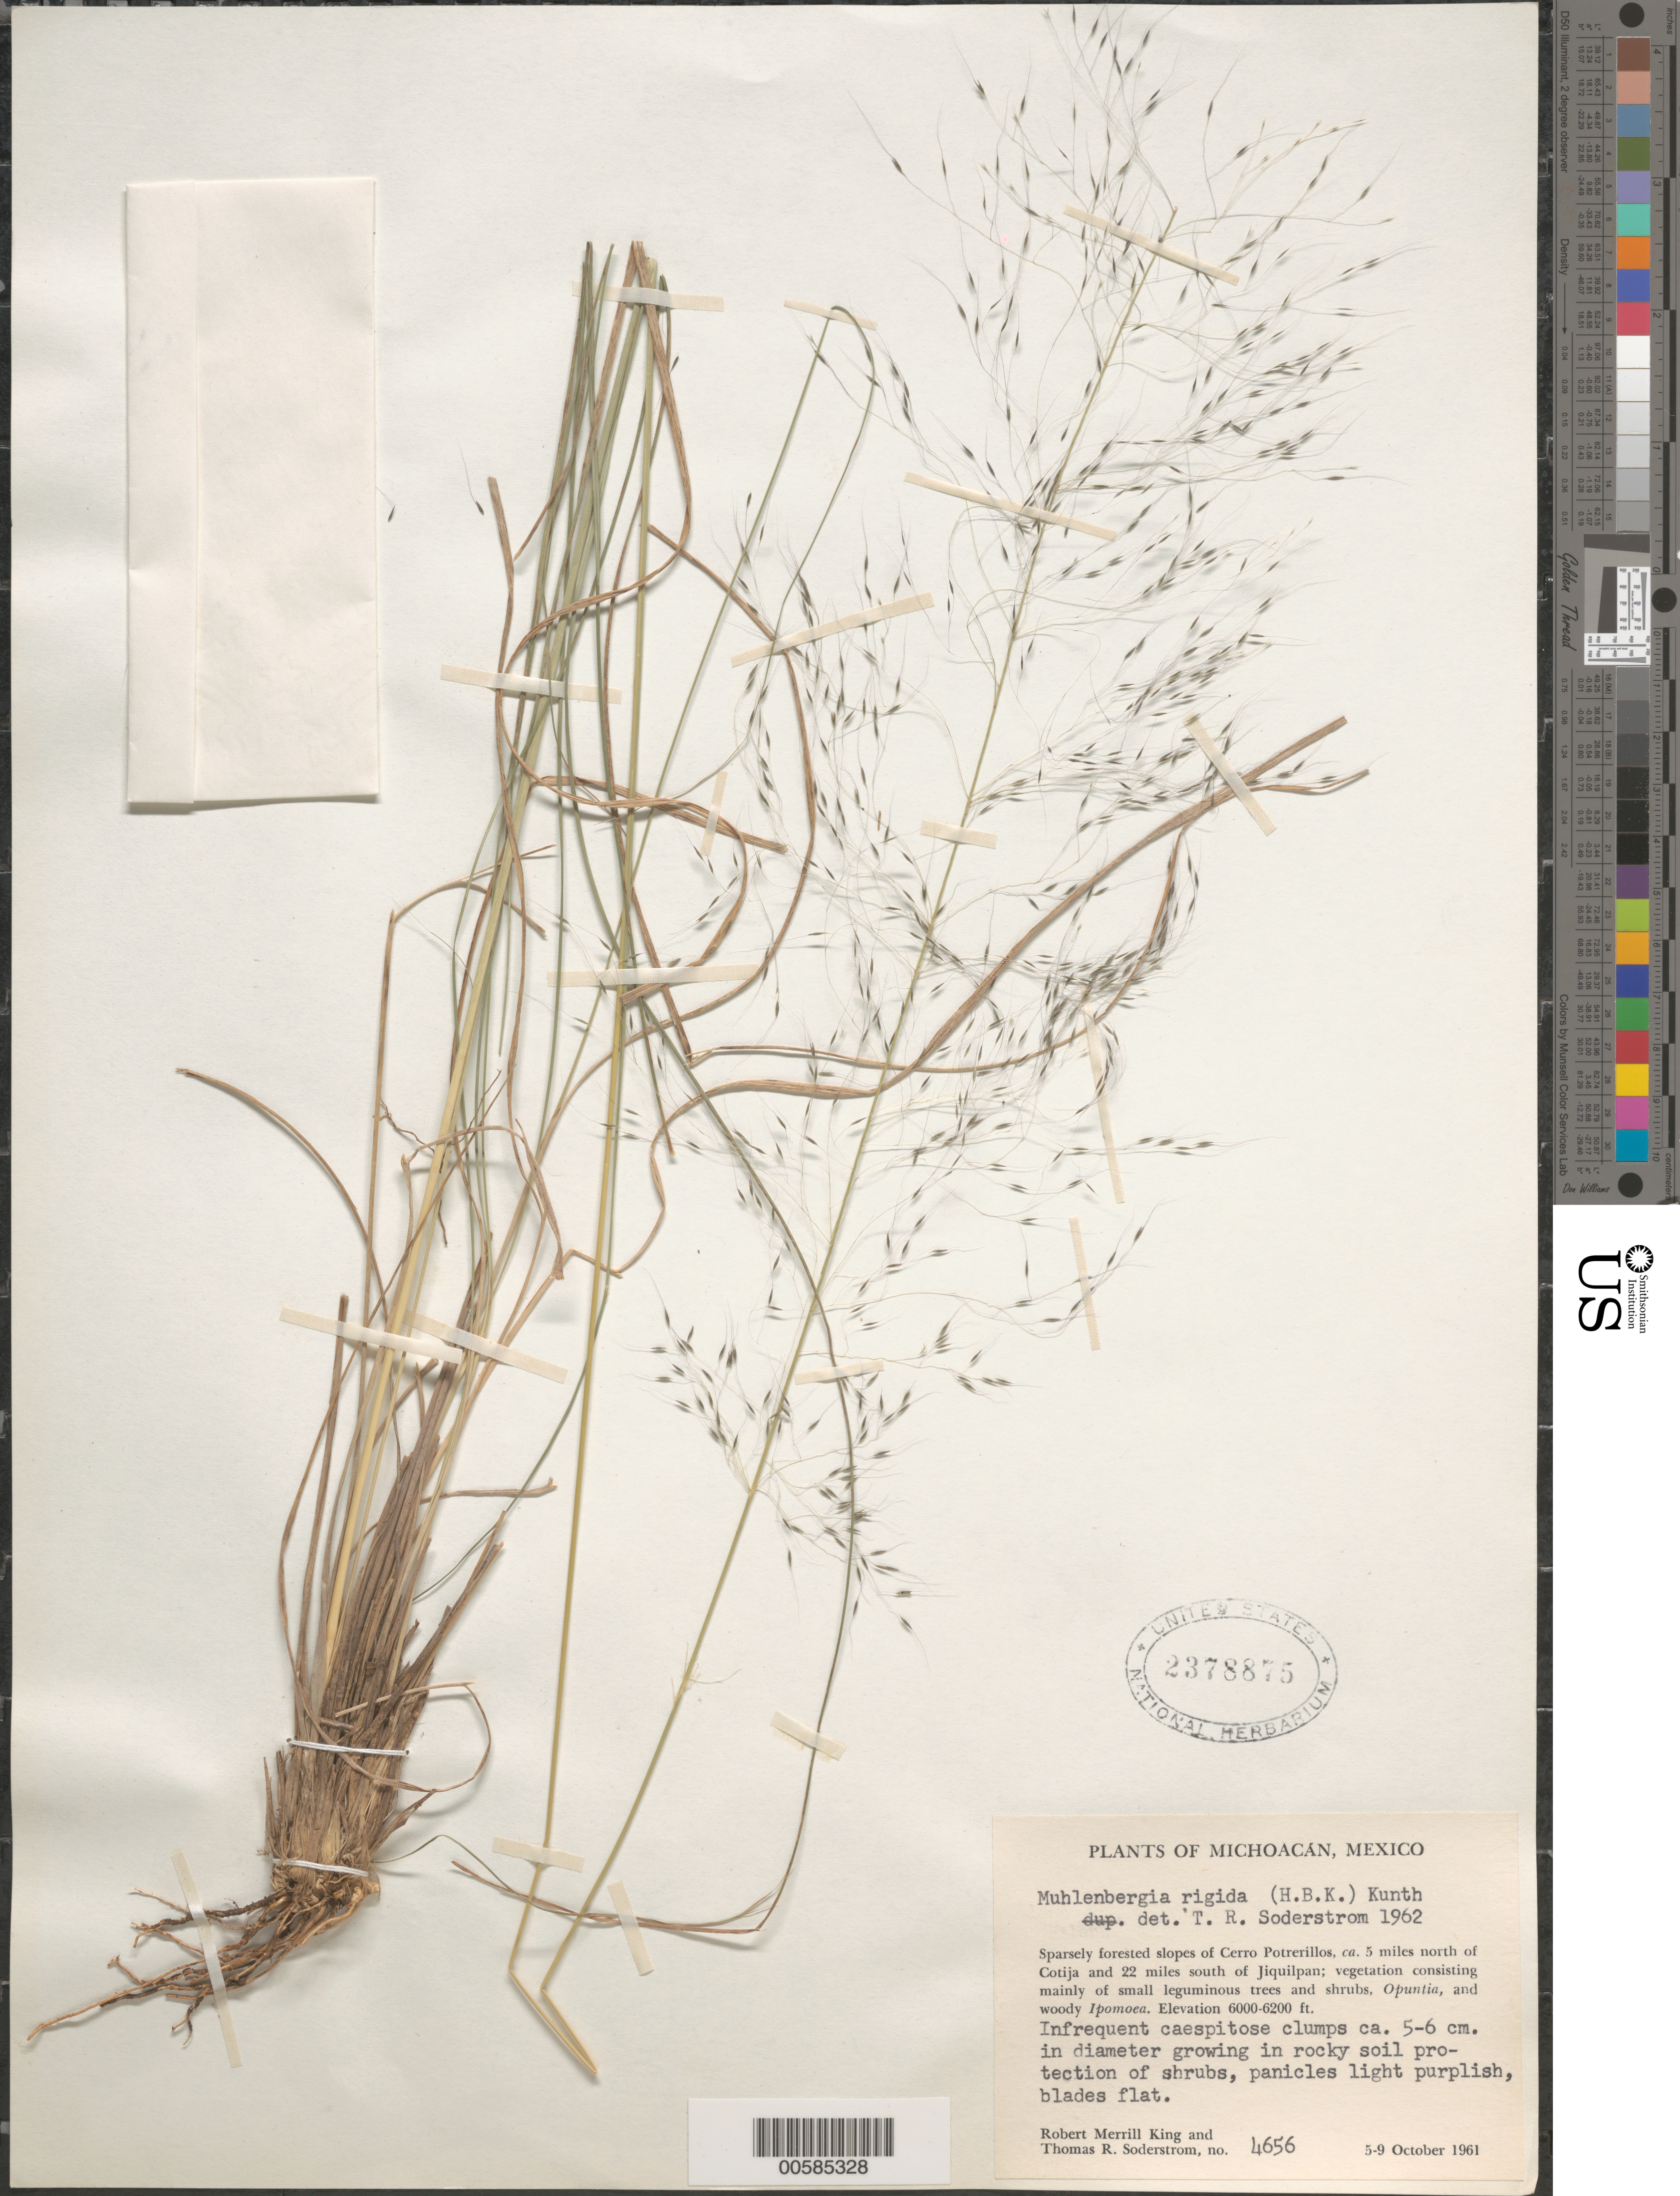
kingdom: Plantae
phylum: Tracheophyta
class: Liliopsida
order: Poales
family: Poaceae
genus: Muhlenbergia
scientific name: Muhlenbergia rigida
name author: (Kunth) Kunth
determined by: Soderstrom, T. R.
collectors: R. M. King & T. R. Soderstrom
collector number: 4656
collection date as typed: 5 Oct 1961 to 9 Oct 1961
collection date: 1961-10-05/1961-10-09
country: Mexico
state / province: Michoacán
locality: Cerro Potrerillos, ca 5 mi N of Cotija and 22 mi S of Jiquilpan.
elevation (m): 1829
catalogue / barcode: US 2378875